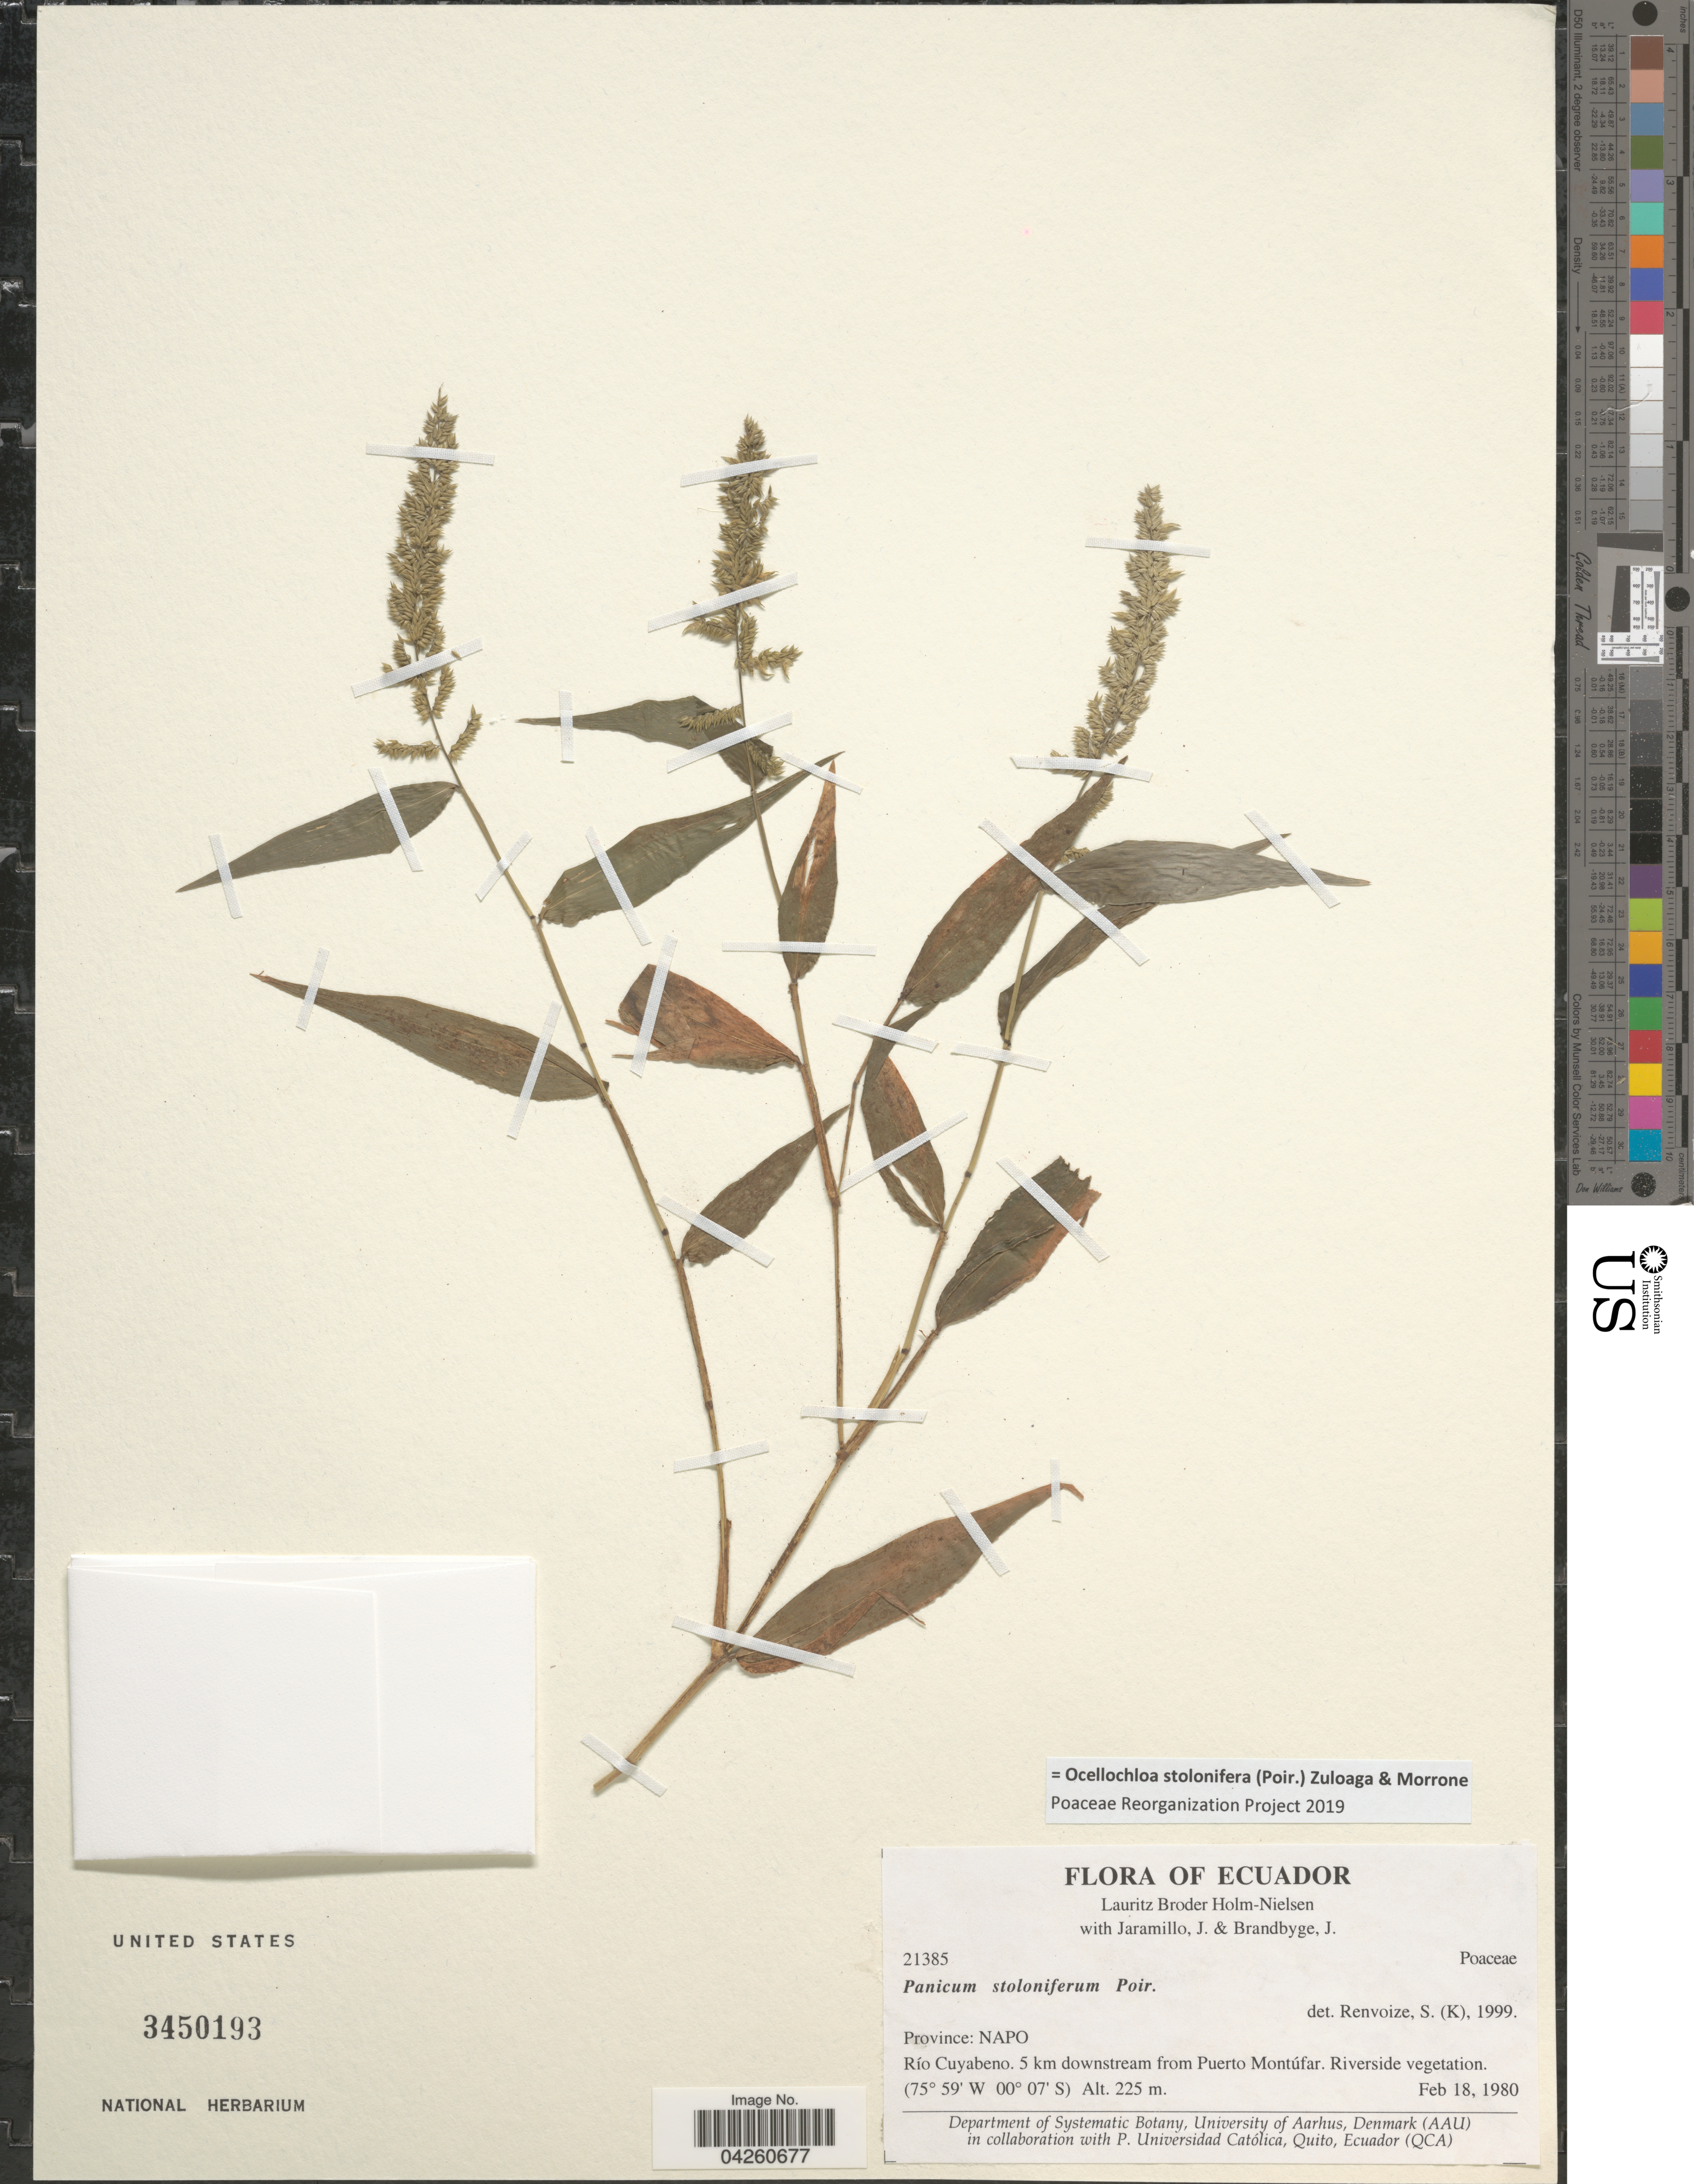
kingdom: Plantae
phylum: Tracheophyta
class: Liliopsida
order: Poales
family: Poaceae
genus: Ocellochloa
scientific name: Ocellochloa stolonifera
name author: (Poir.) Zuloaga & Morrone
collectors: L. B. Holm-Nielsen, J. Jaramillo & J. Brandbyge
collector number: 21385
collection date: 1980-02-18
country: Ecuador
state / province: Napo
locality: Río Cuyabeno. 5 km downstream from Puerto Montúfar.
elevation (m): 225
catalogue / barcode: US 3450193